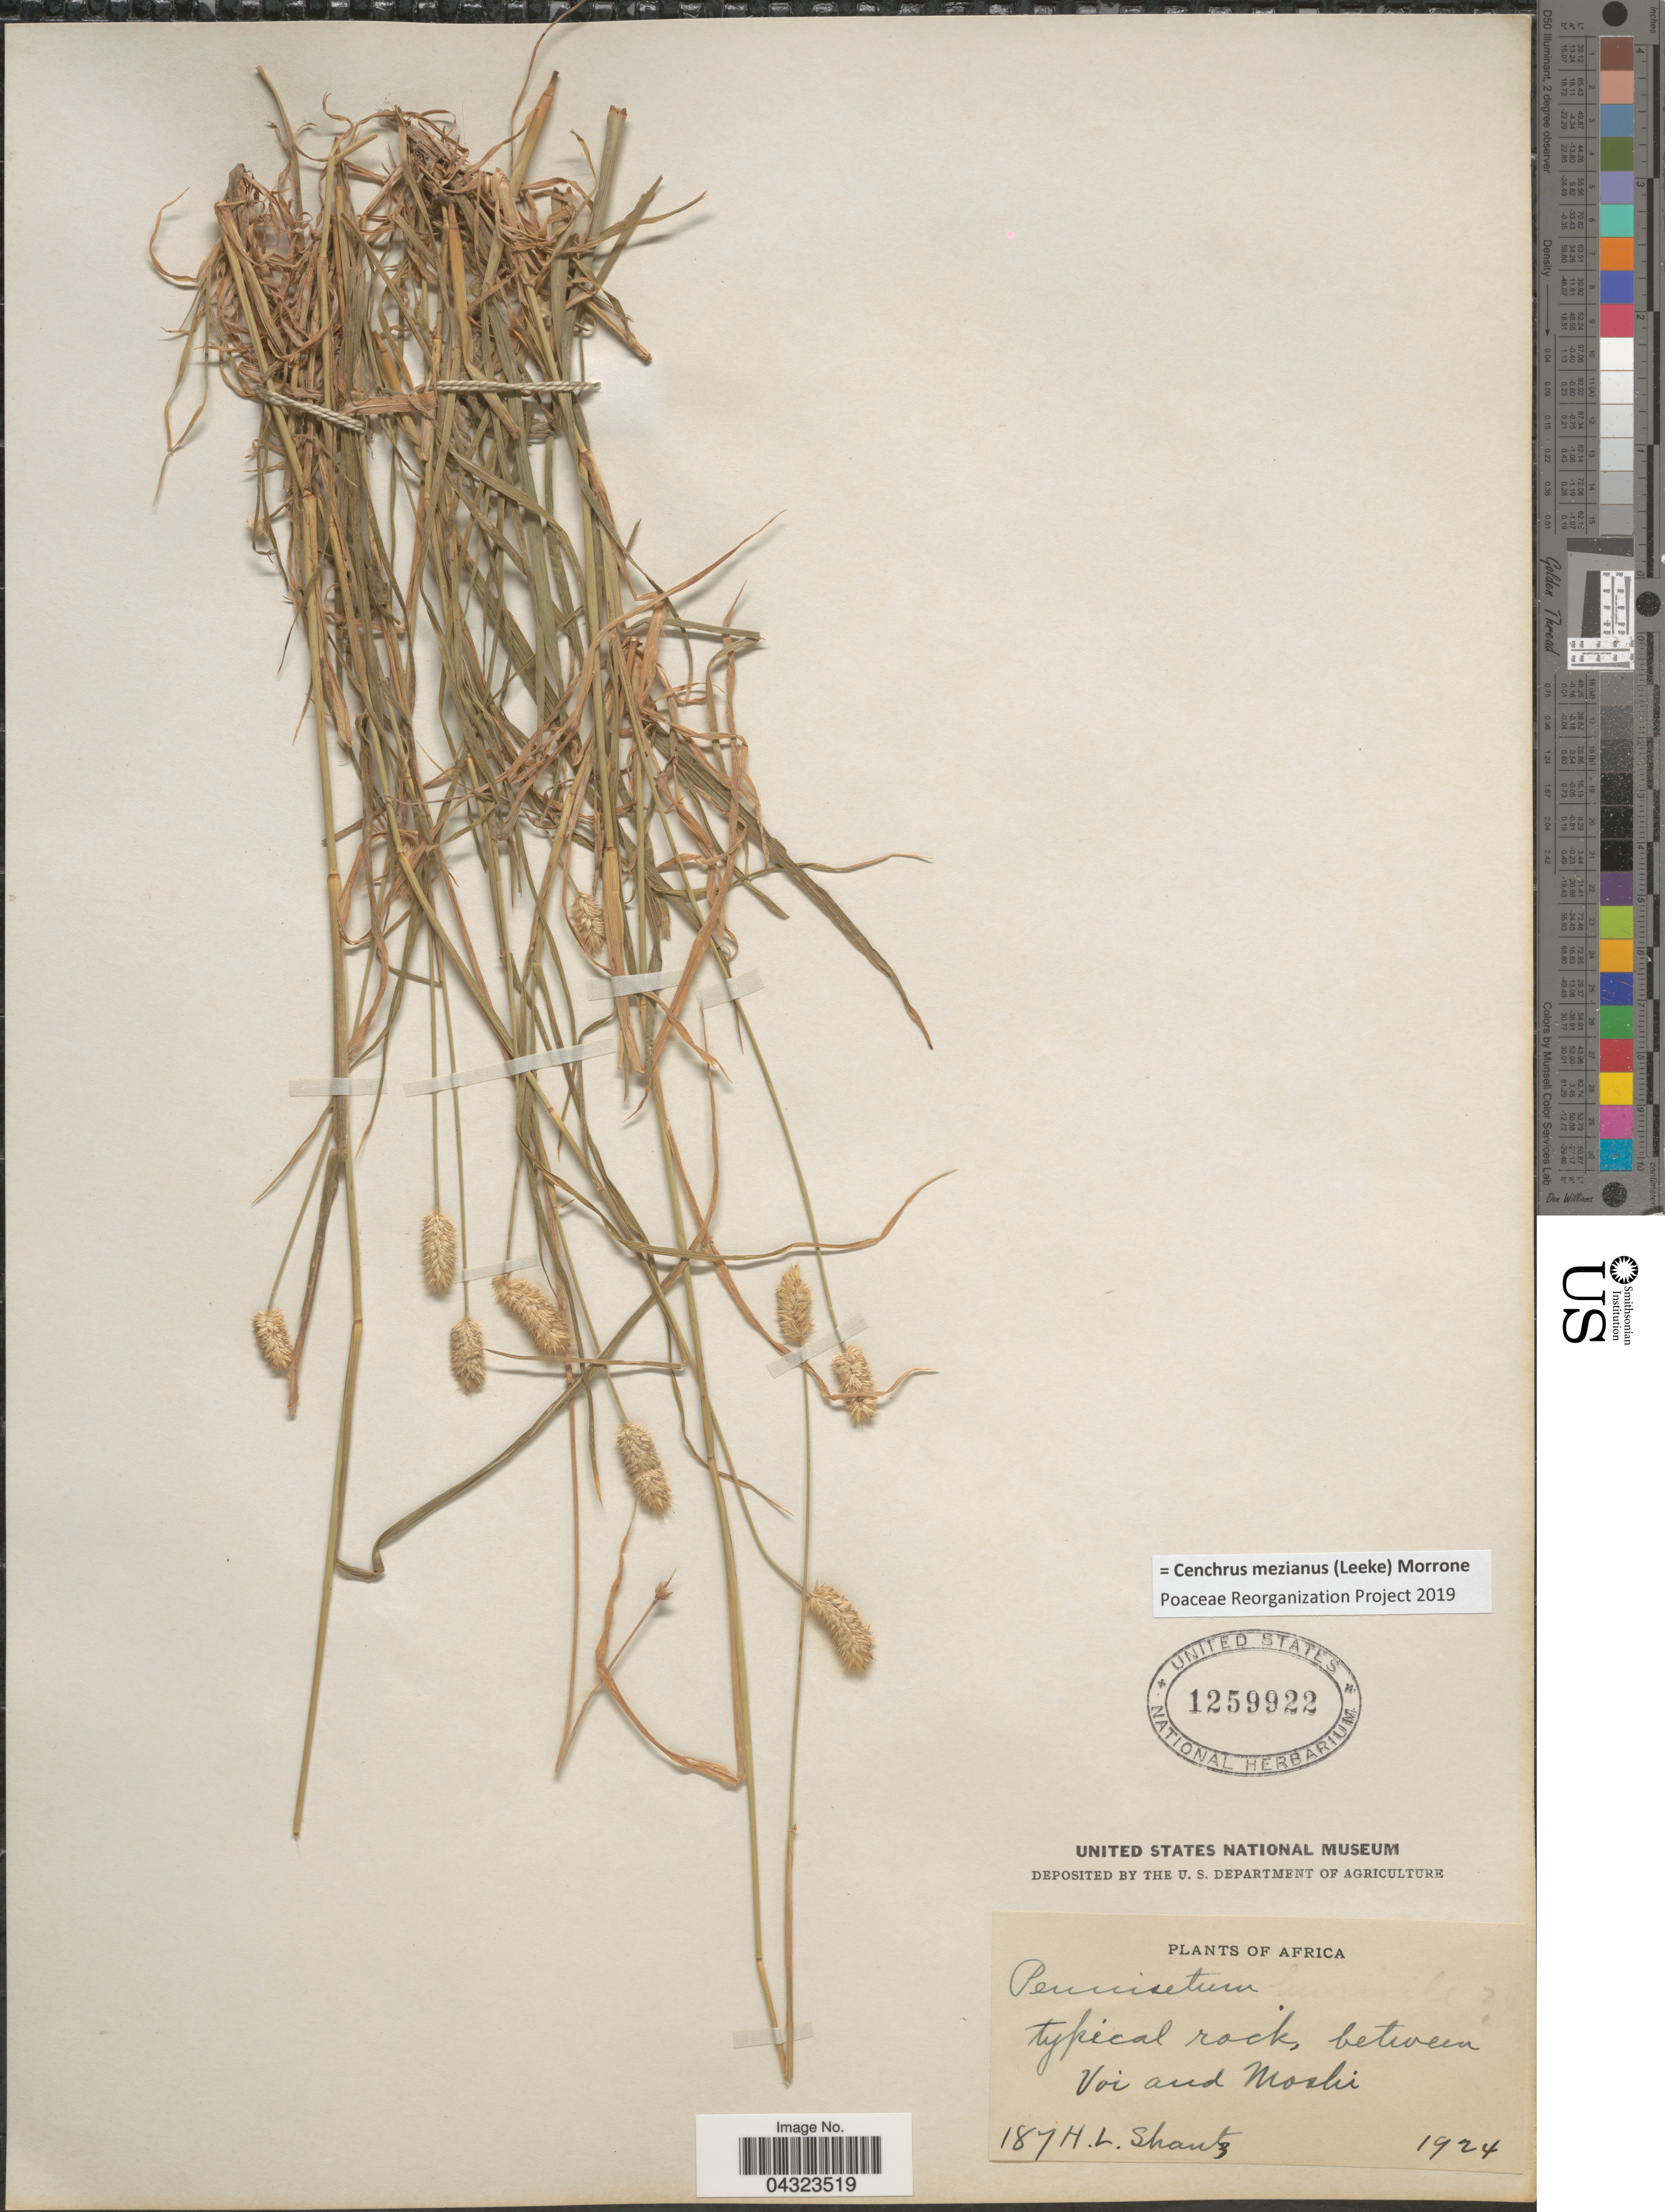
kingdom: Plantae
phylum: Tracheophyta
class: Liliopsida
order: Poales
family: Poaceae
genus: Cenchrus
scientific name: Cenchrus mezianus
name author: (Leeke) Morrone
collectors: H. Shantz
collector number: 187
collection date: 1924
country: Tanzania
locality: Africa. Between Voi and Moshi.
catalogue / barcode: US 1259922